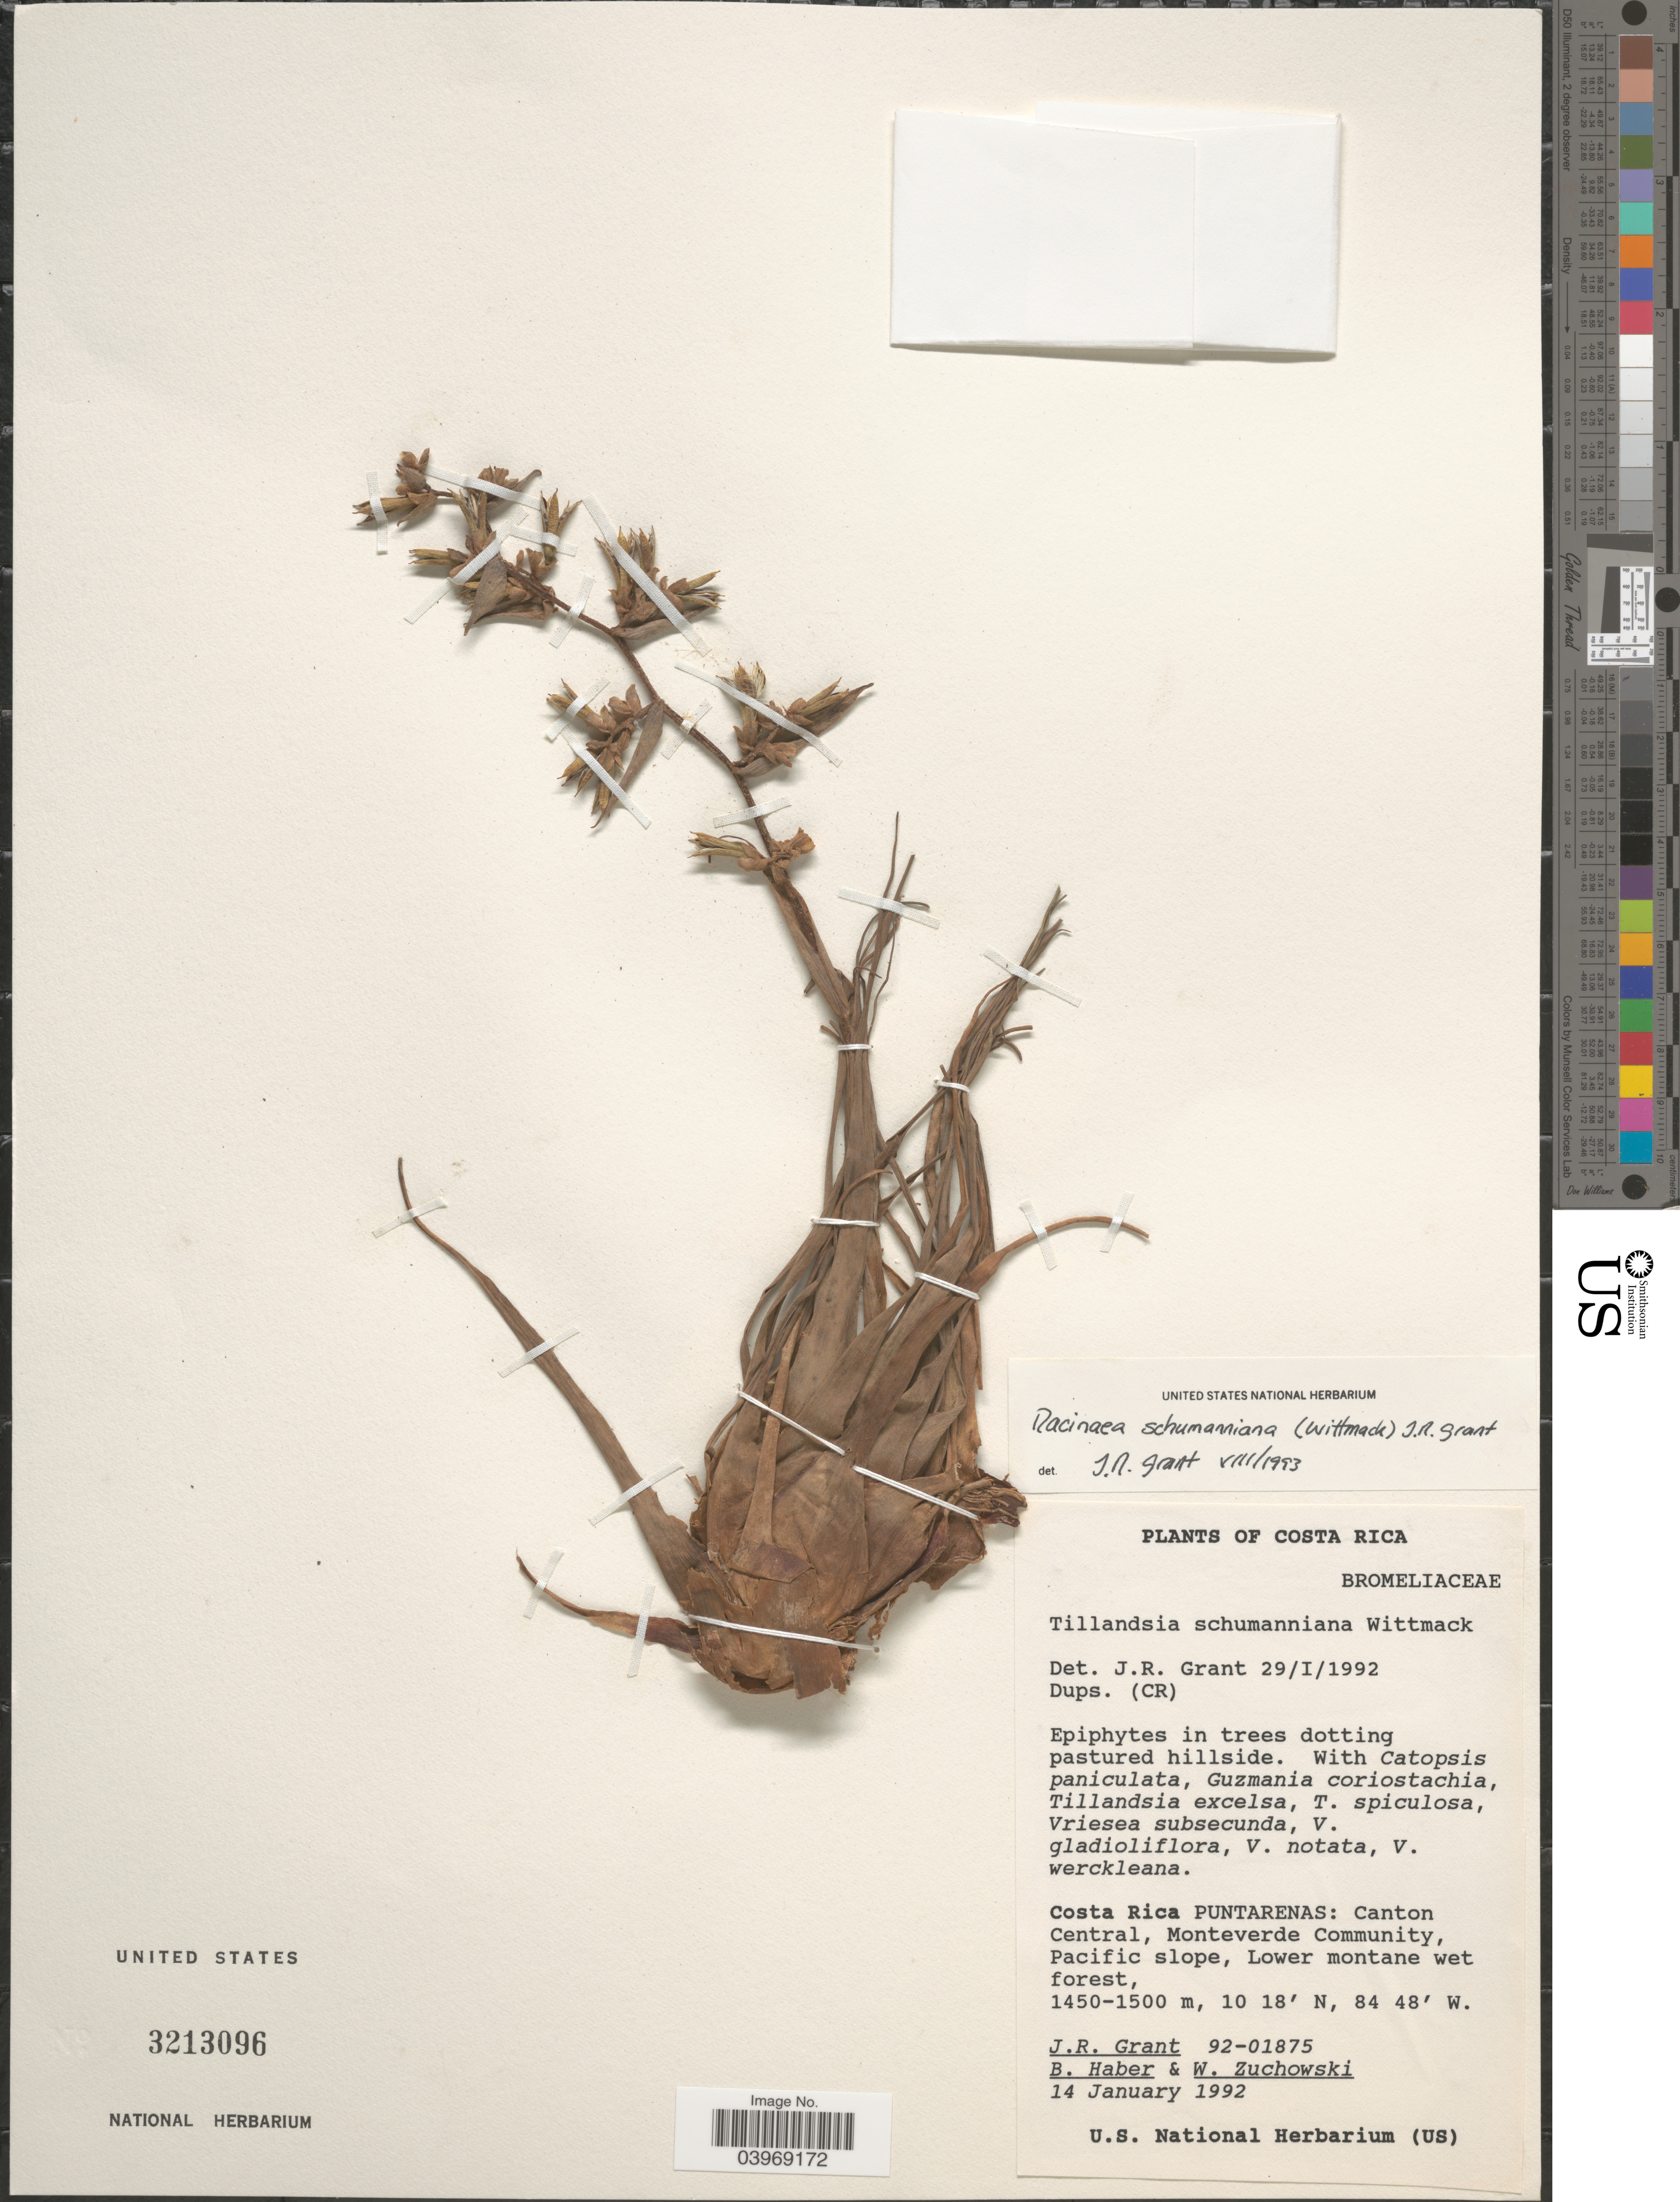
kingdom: Plantae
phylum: Tracheophyta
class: Liliopsida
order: Poales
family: Bromeliaceae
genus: Racinaea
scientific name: Racinaea schumanniana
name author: (Wittm.) J.R. Grant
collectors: J. Grant, B. Haber & W. Zuchowski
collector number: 92-01875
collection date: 1992-01-14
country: Costa Rica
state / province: Puntarenas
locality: Canton Central, Monteverde Community, Pacific slope, Lower montane wet forest.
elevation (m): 1450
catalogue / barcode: US 3213096